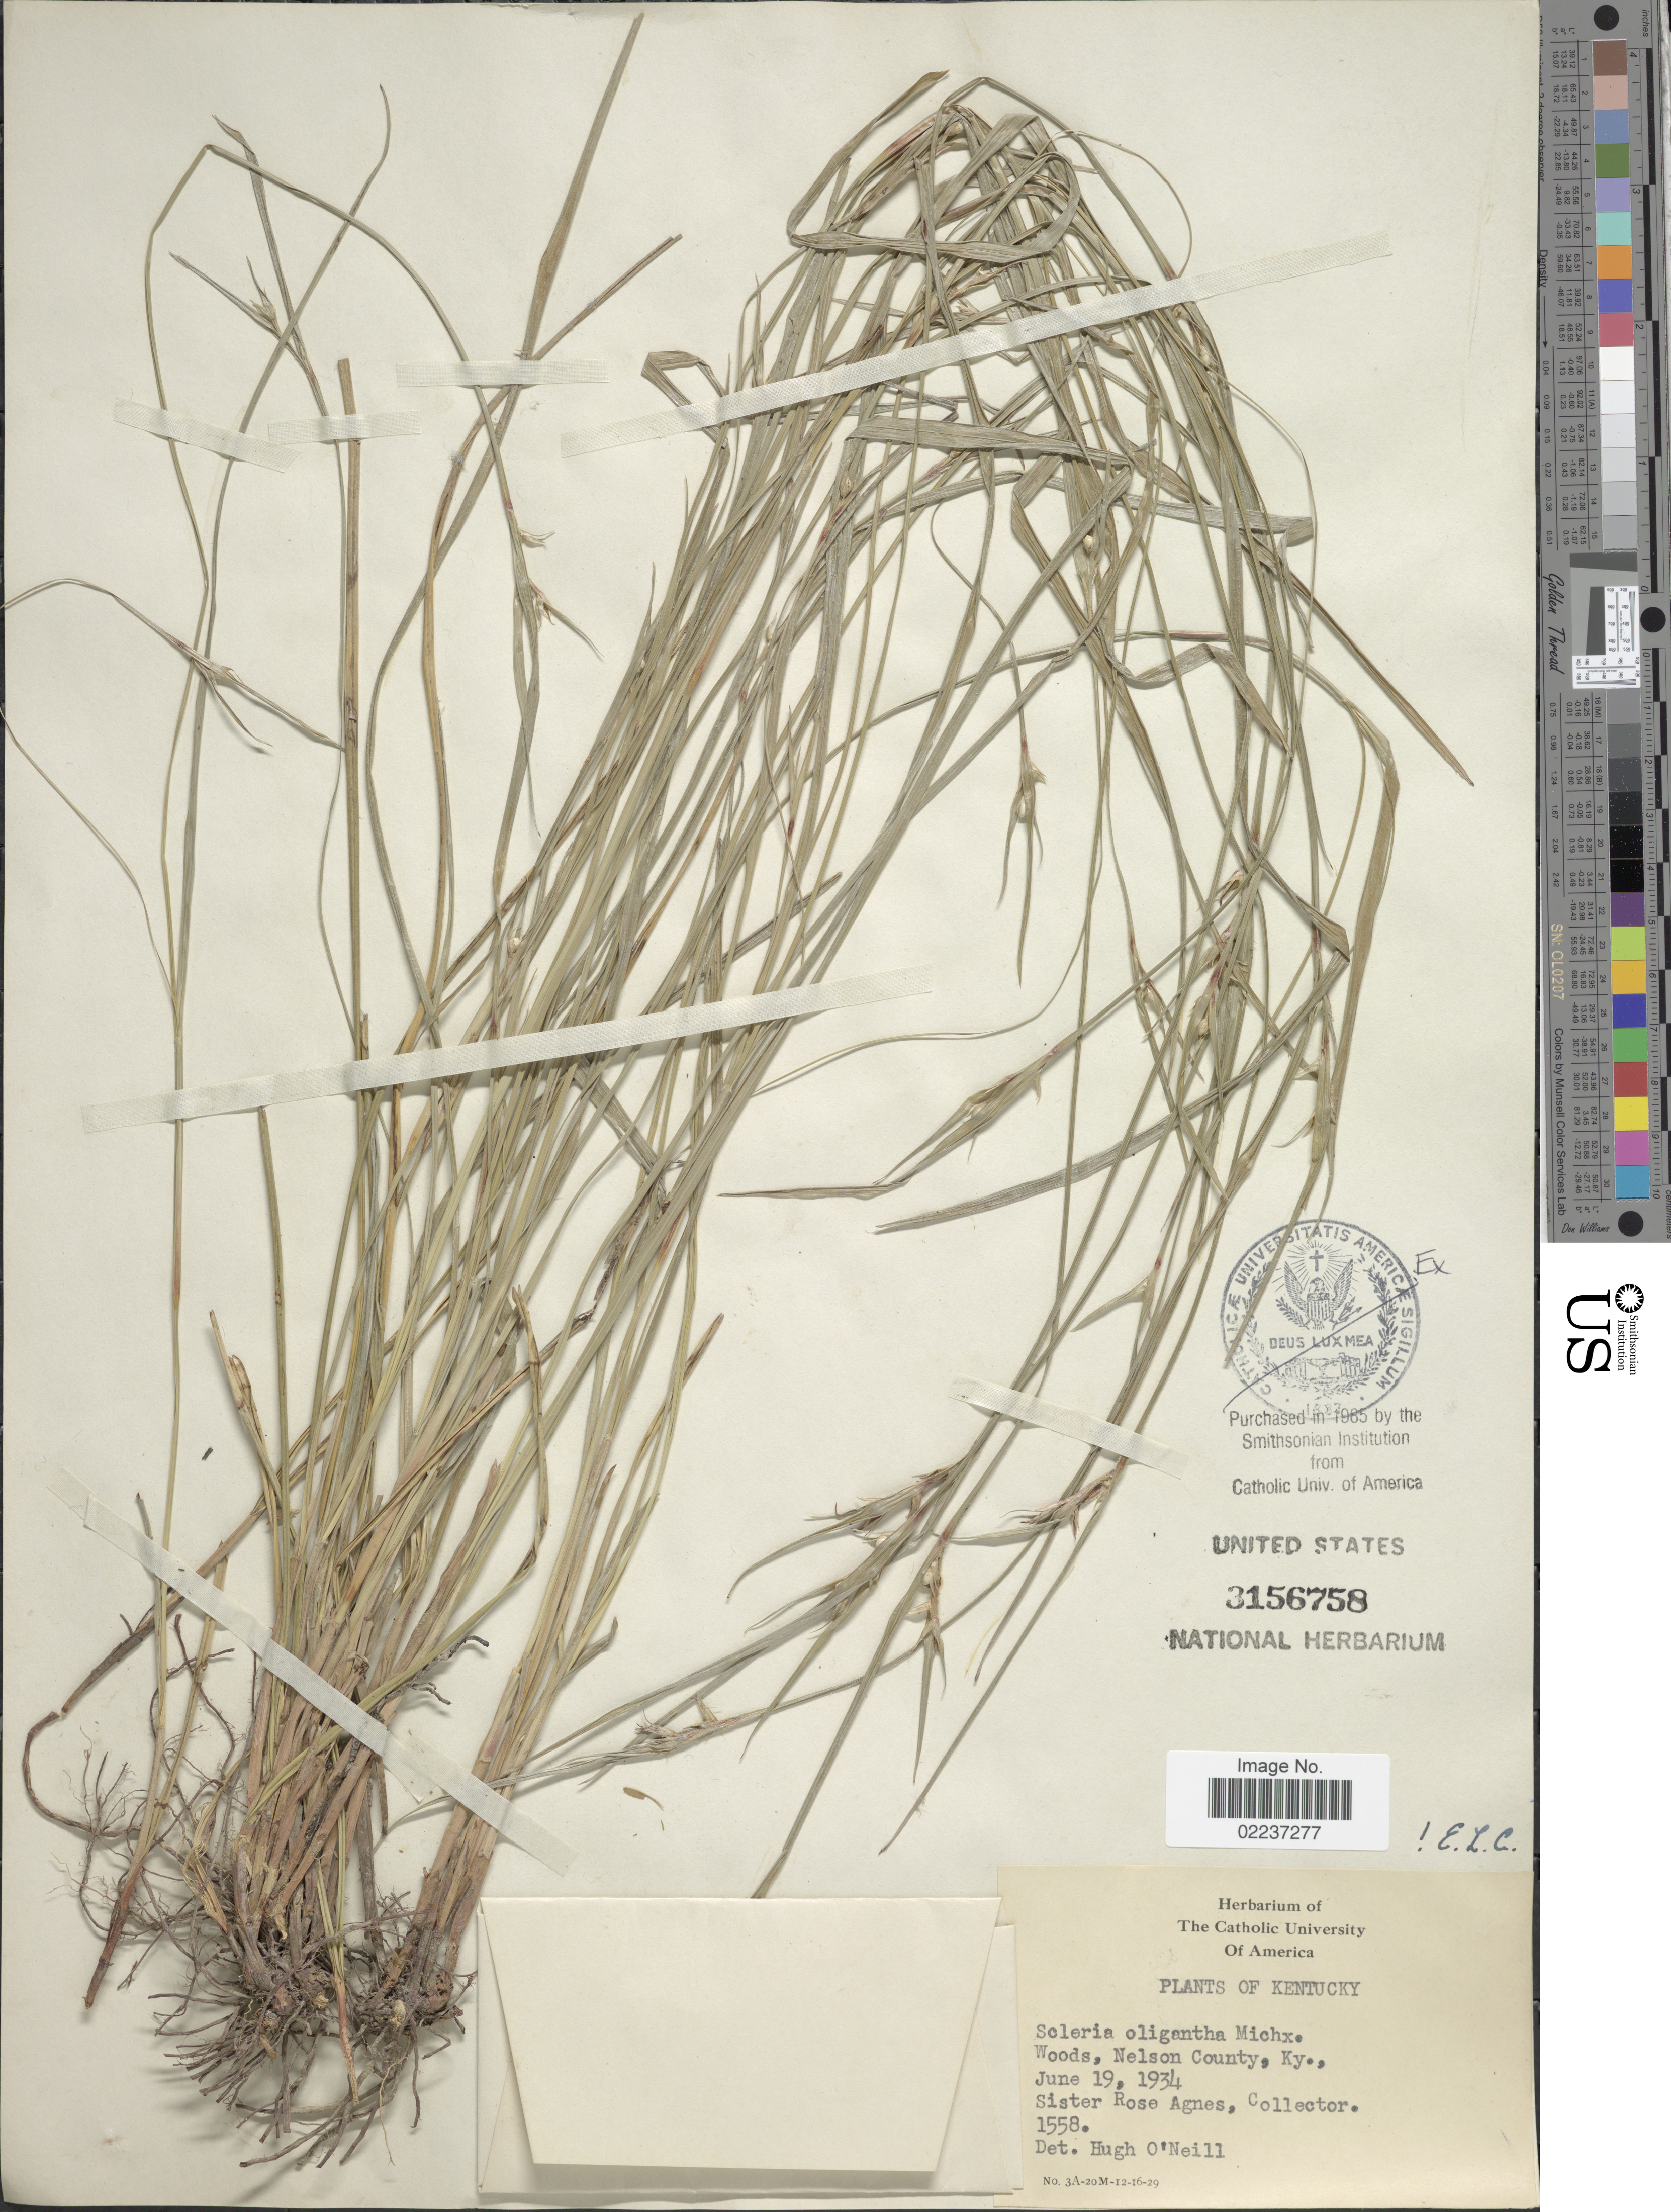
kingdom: Plantae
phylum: Tracheophyta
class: Liliopsida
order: Poales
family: Cyperaceae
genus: Scleria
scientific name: Scleria oligantha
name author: Michx.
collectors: Sister Rose Agnes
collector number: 1558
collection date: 1934-06-19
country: United States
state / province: Kentucky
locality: Nelson County, Ky.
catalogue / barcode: US 3156758